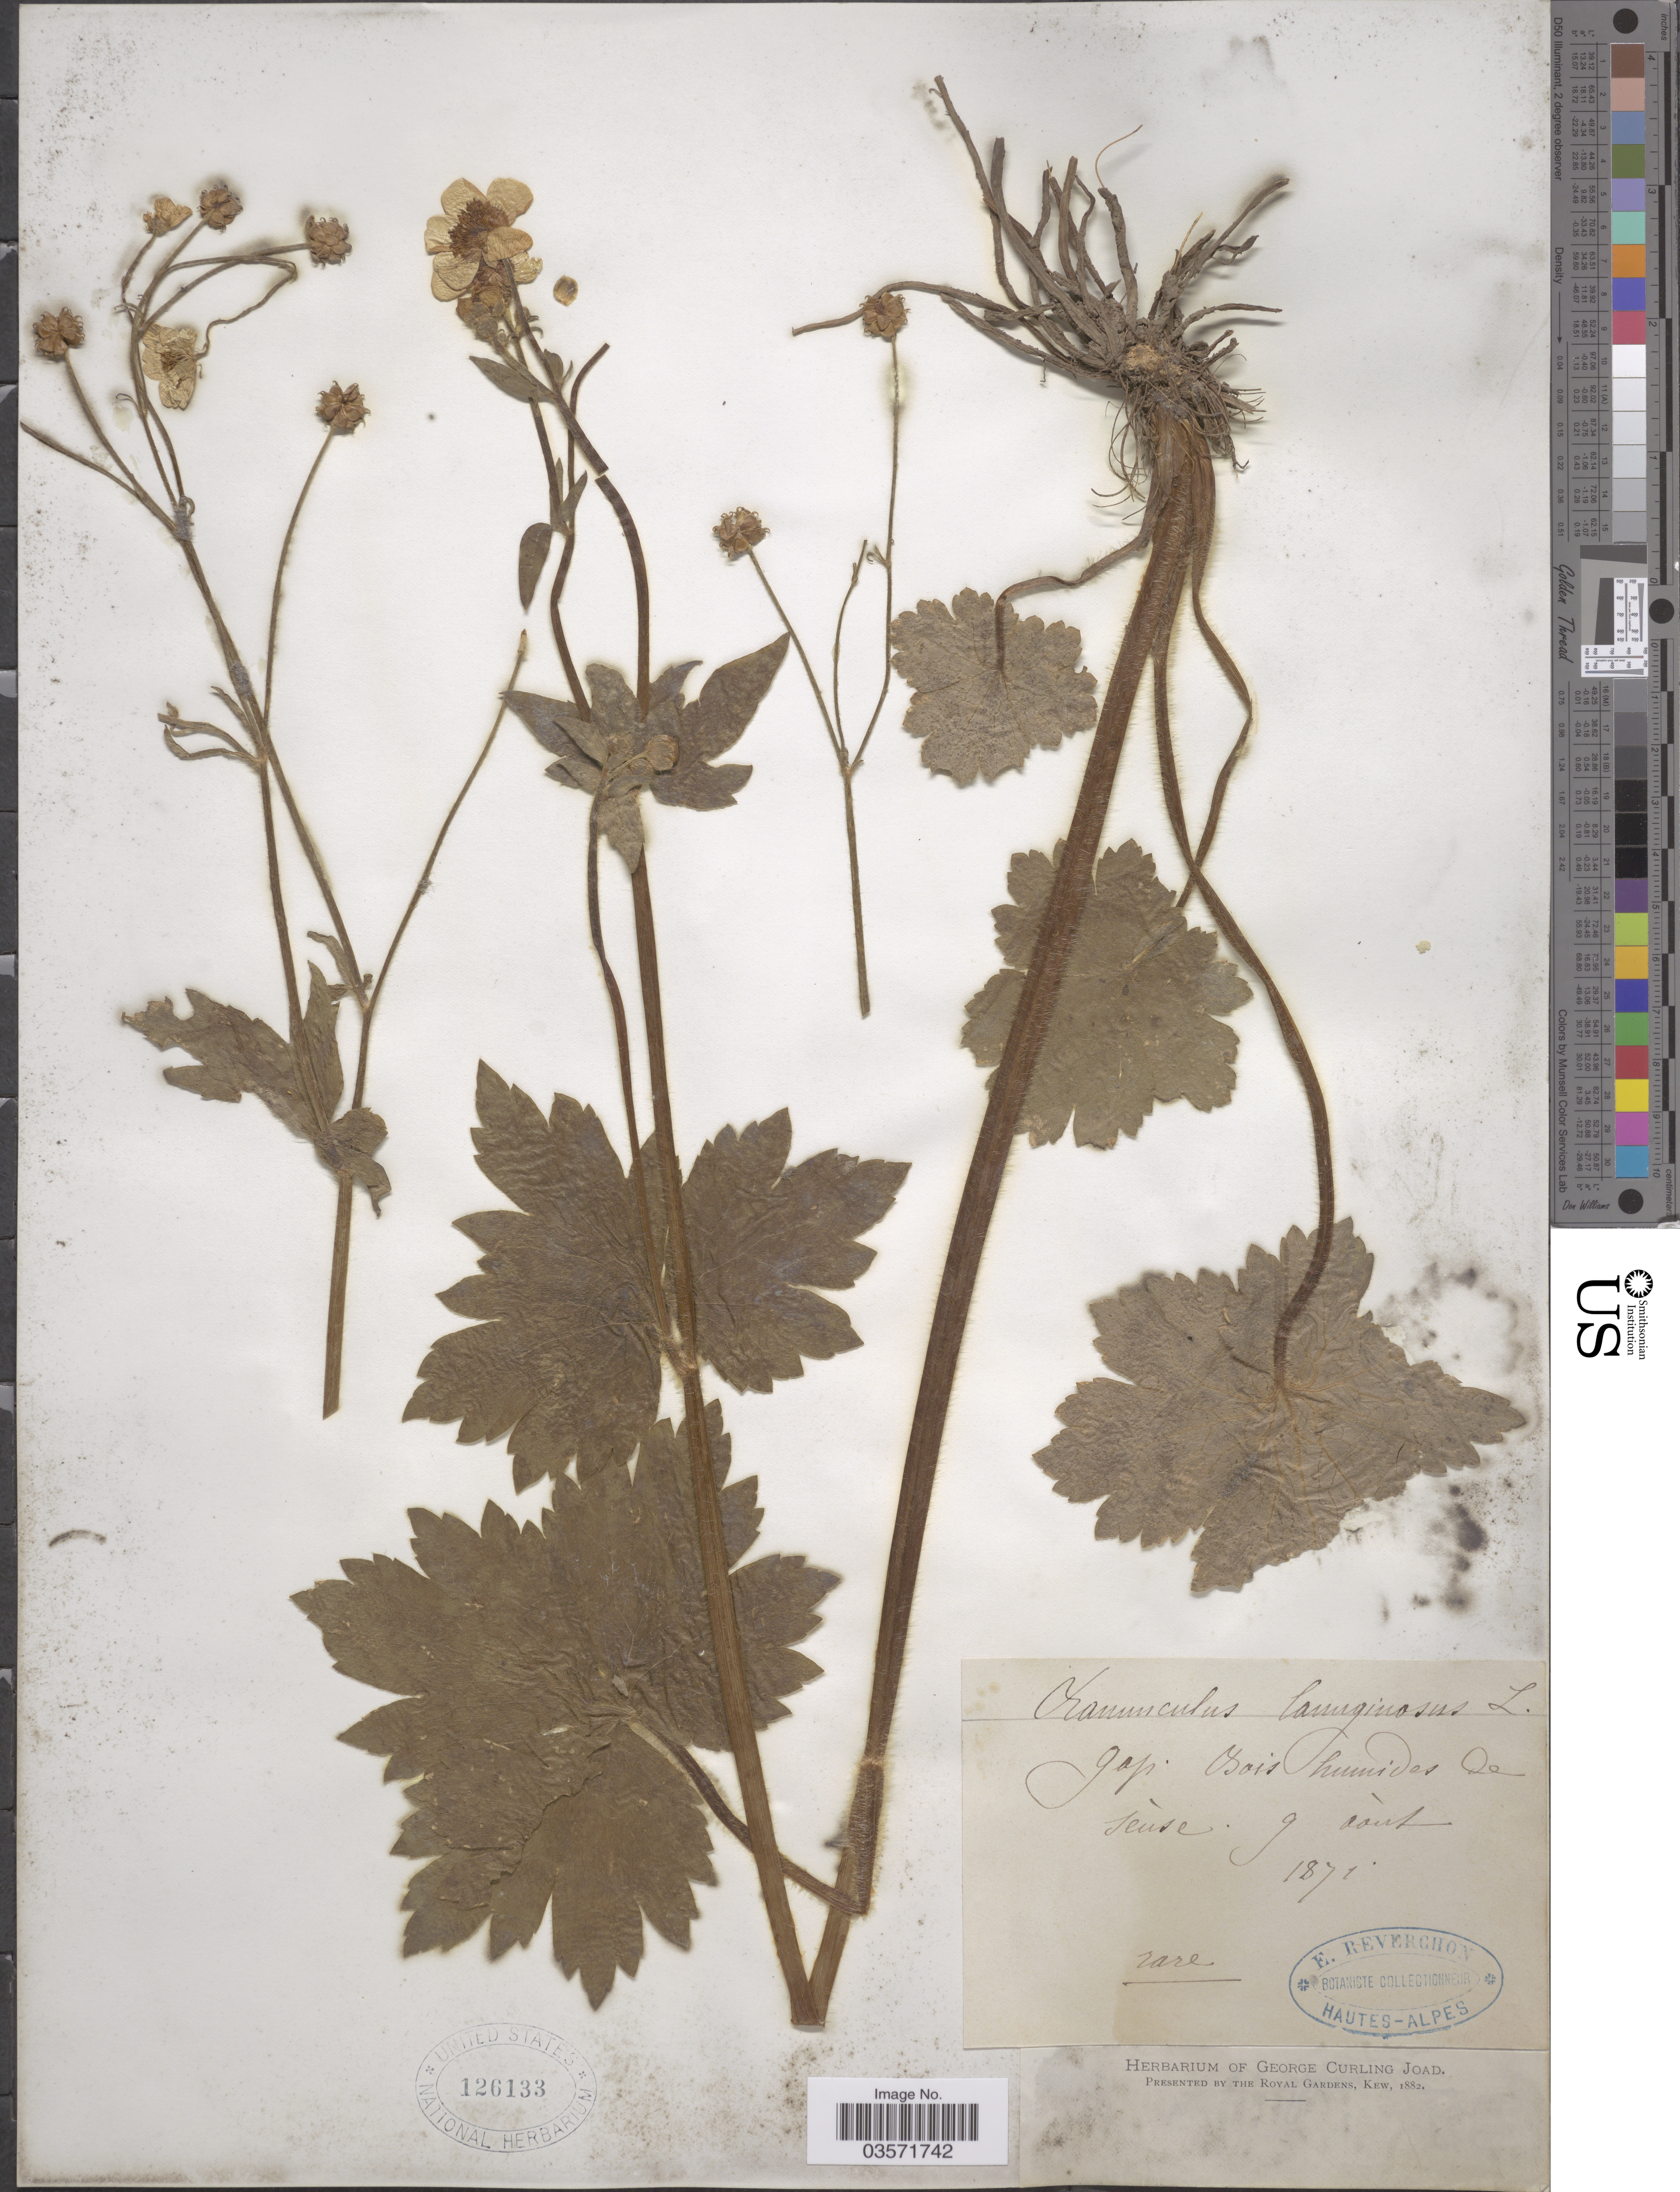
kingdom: Plantae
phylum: Tracheophyta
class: Magnoliopsida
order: Ranunculales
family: Ranunculaceae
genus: Ranunculus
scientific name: Ranunculus lanuginosus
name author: L.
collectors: E. Reverchon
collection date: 1871-08-09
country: France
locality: Gap. bois humides de sèuse.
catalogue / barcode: US 126133